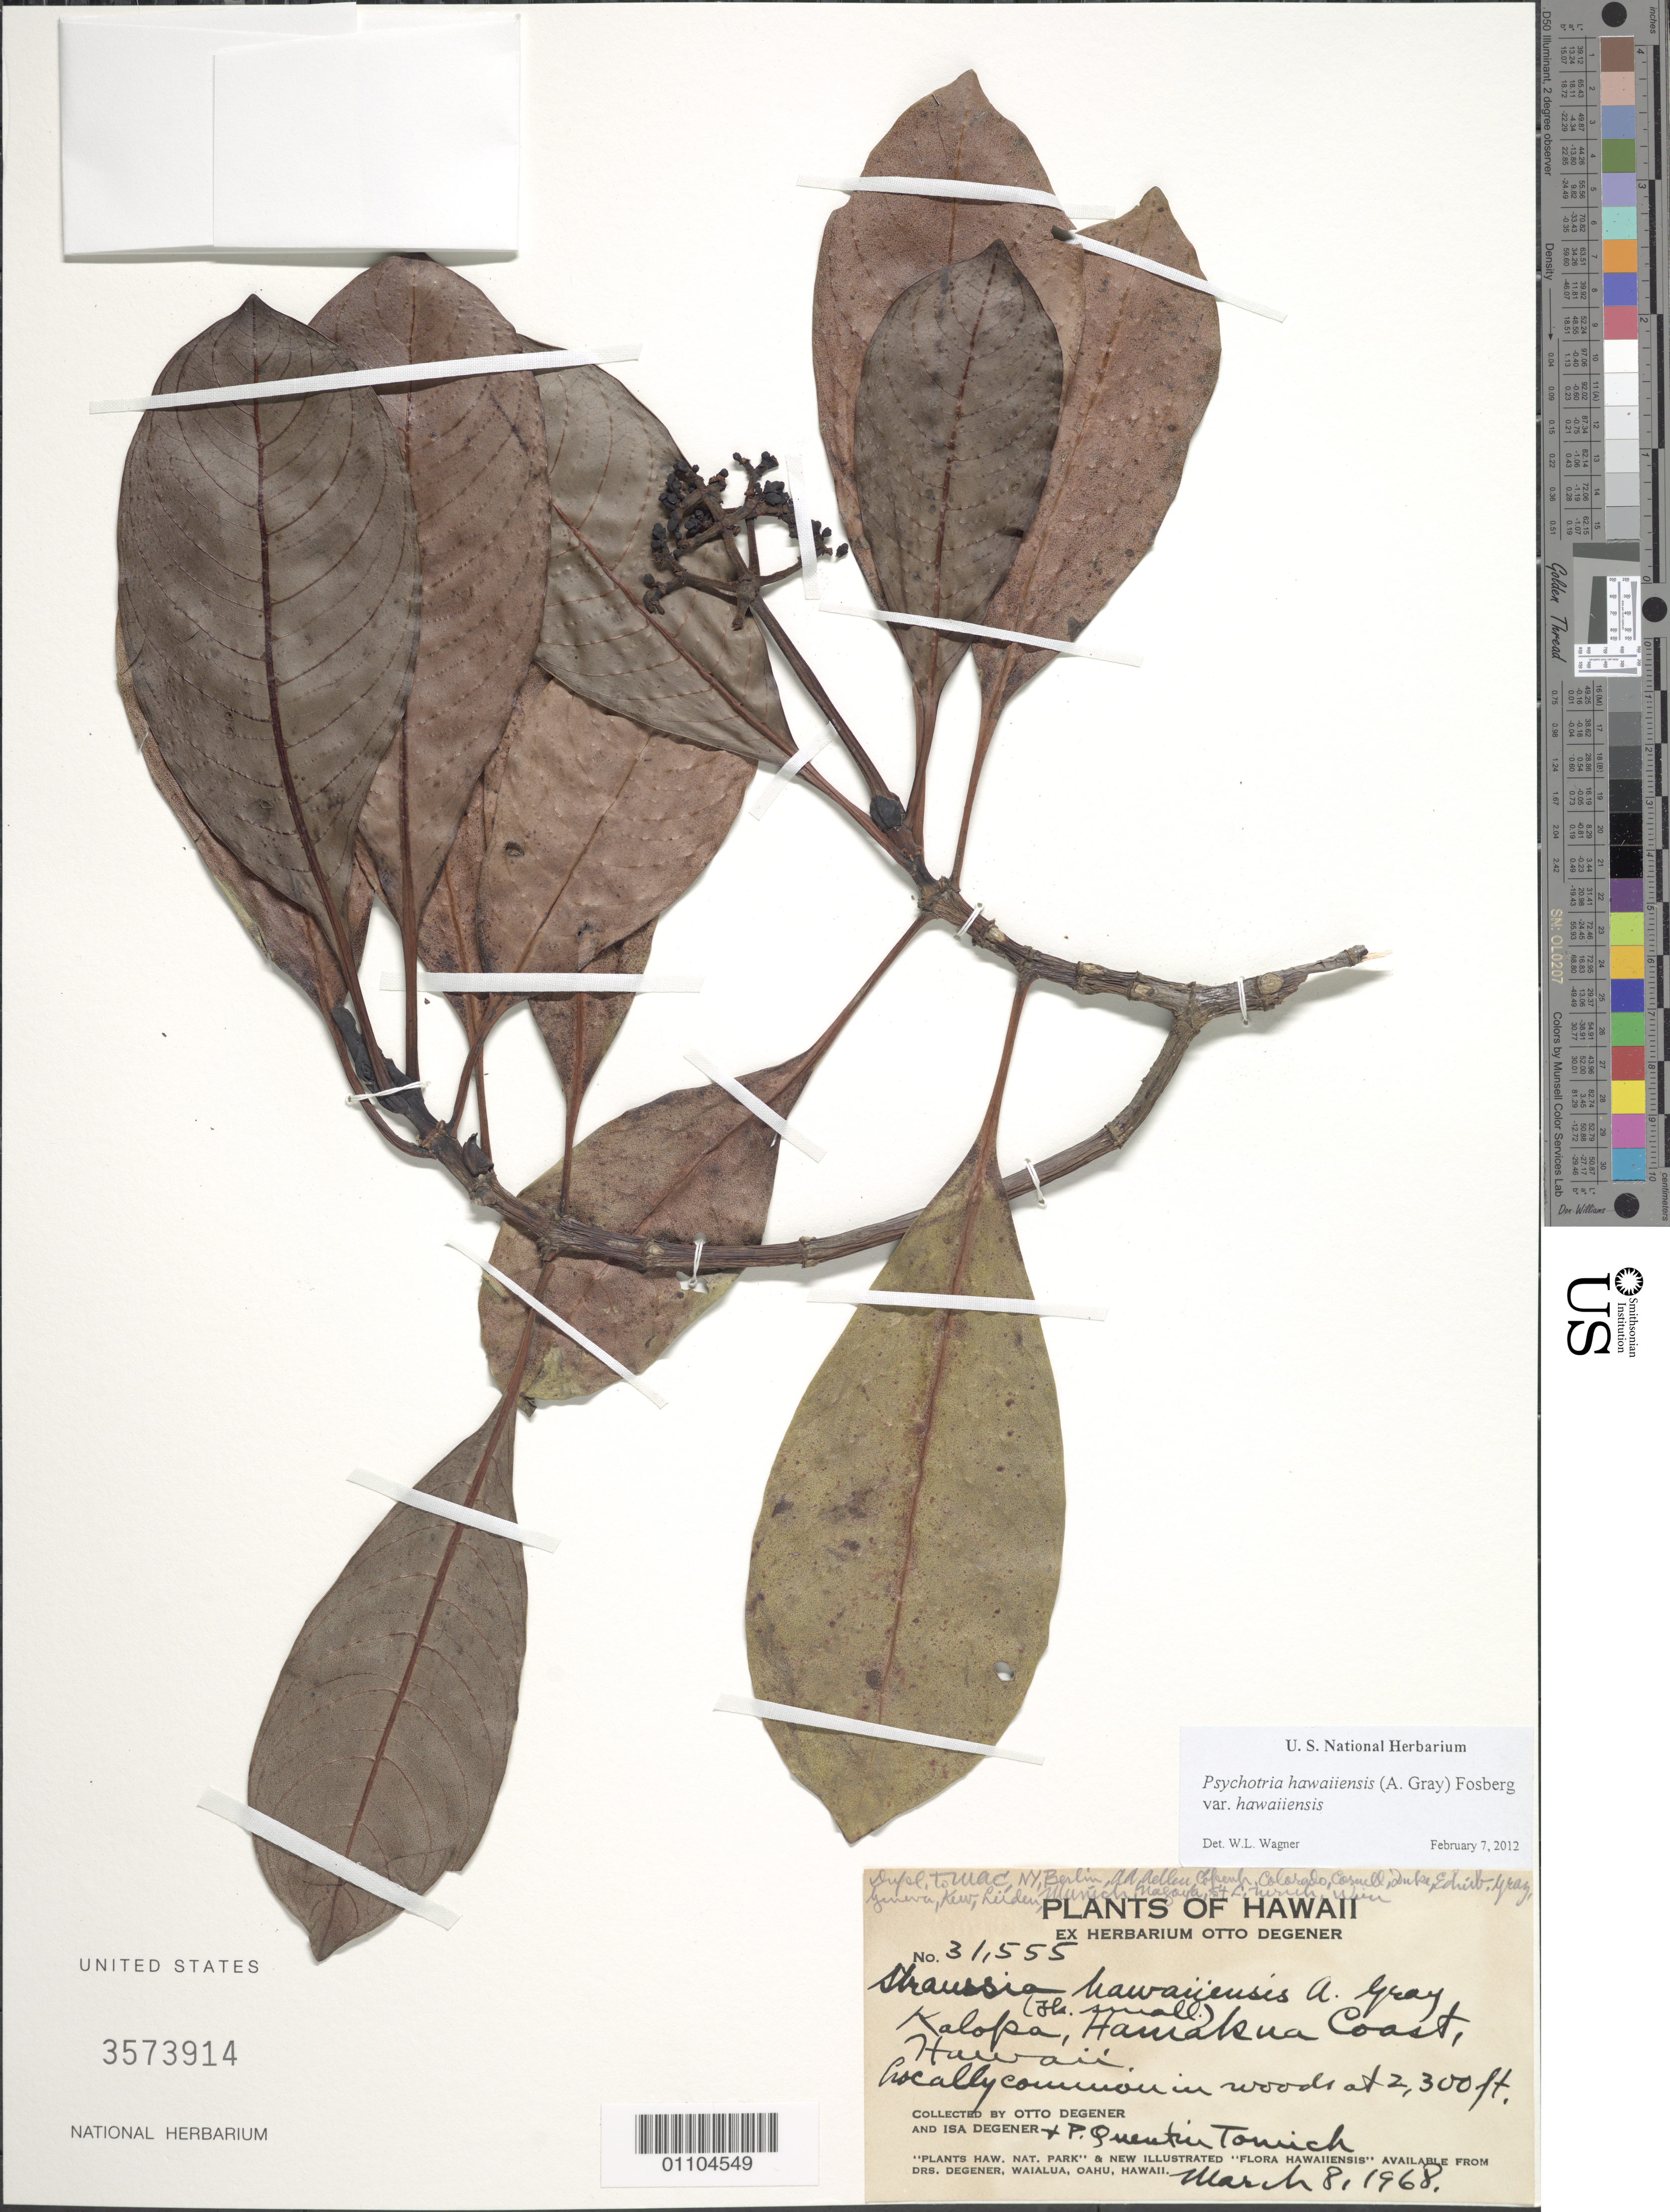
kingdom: Plantae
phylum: Tracheophyta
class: Magnoliopsida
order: Gentianales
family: Rubiaceae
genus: Psychotria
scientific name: Psychotria hawaiiensis var. hawaiiensis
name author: (A. Gray) Fosberg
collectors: O. Degener, I. Degener & P. Tonrich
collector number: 31555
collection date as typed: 8 Mar 1968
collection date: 1968-03-08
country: United States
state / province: Hawaii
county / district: Hawaii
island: Hawaii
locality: Kalopa, Hamakua Coast.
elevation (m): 710.2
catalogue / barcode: US 3573914